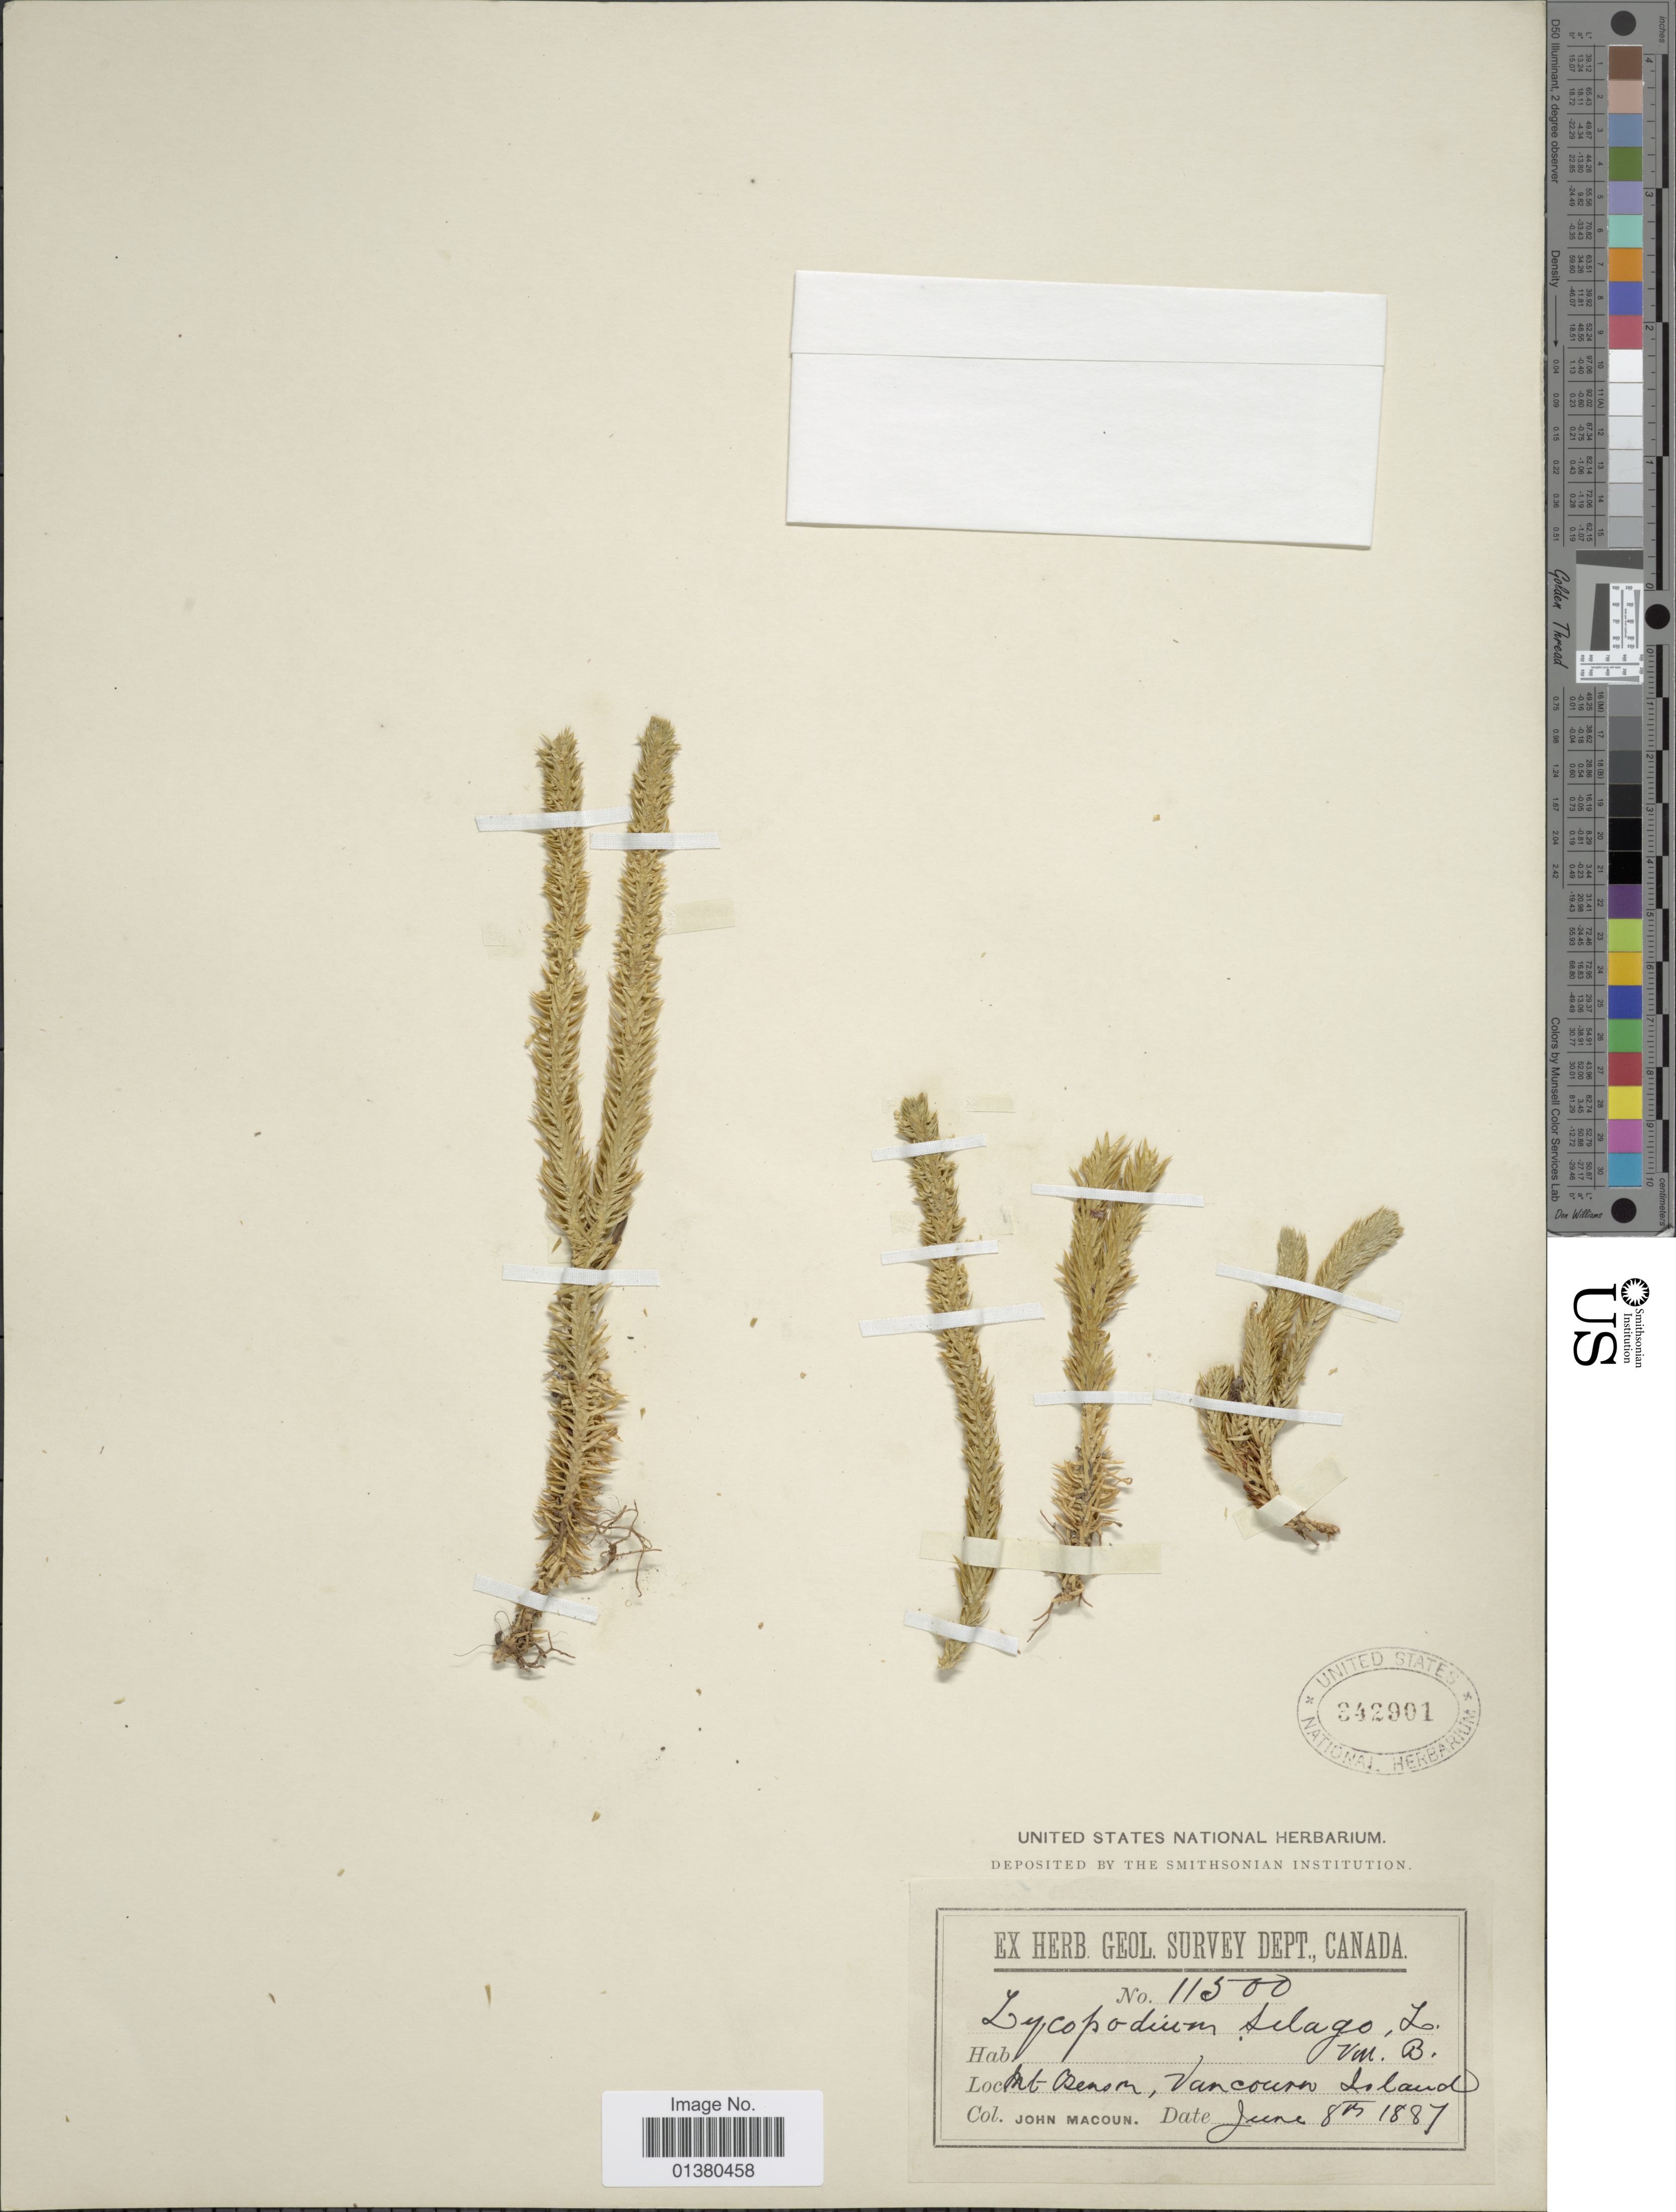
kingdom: Plantae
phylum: Tracheophyta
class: Lycopodiopsida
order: Lycopodiales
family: Lycopodiaceae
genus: Huperzia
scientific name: Huperzia selago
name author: (L.) Bernh. ex Schrank & Mart.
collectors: J. Macoun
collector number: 11500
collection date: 1887-06-08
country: Canada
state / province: British Columbia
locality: Mt Benson, Vancouver Island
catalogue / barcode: US 342901